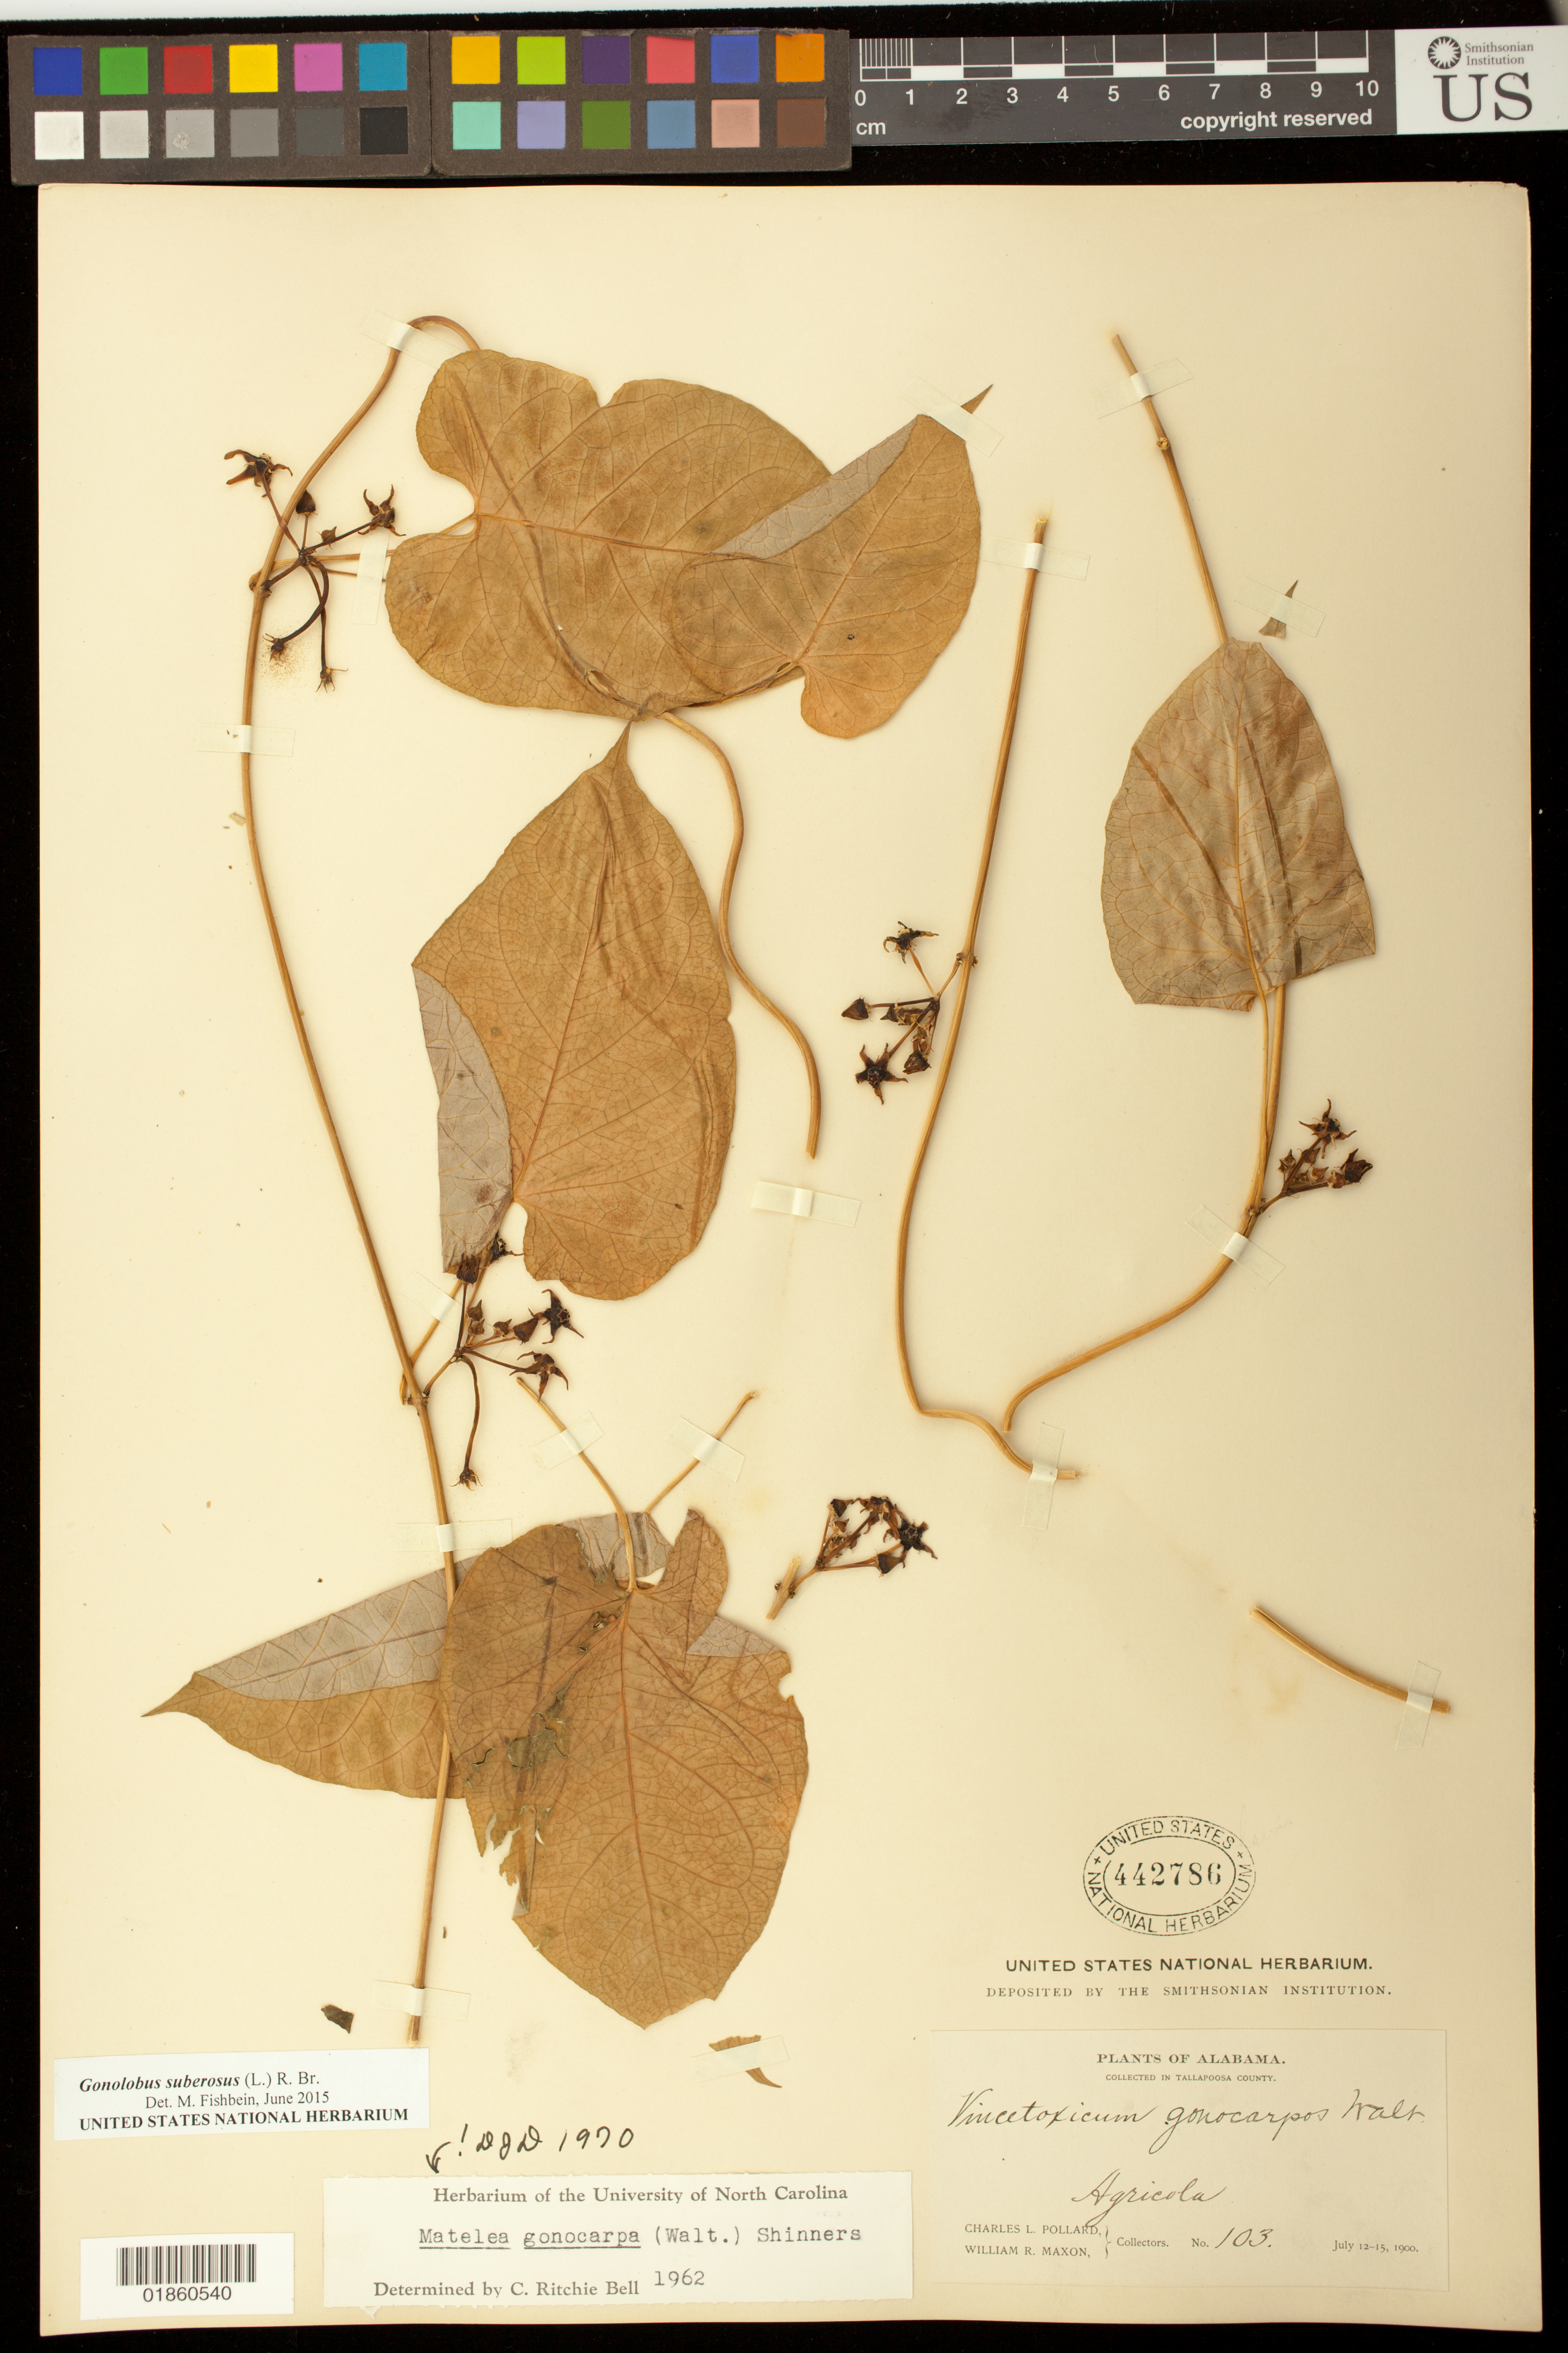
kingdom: Plantae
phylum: Tracheophyta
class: Magnoliopsida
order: Gentianales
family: Apocynaceae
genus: Gonolobus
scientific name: Gonolobus suberosus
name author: (L.) R. Br.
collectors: C. L. Pollard & W. R. Maxon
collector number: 103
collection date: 1900-07-12/1900-07-15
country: United States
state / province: Alabama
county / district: Tallapoosa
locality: Agricola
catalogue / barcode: US 442786